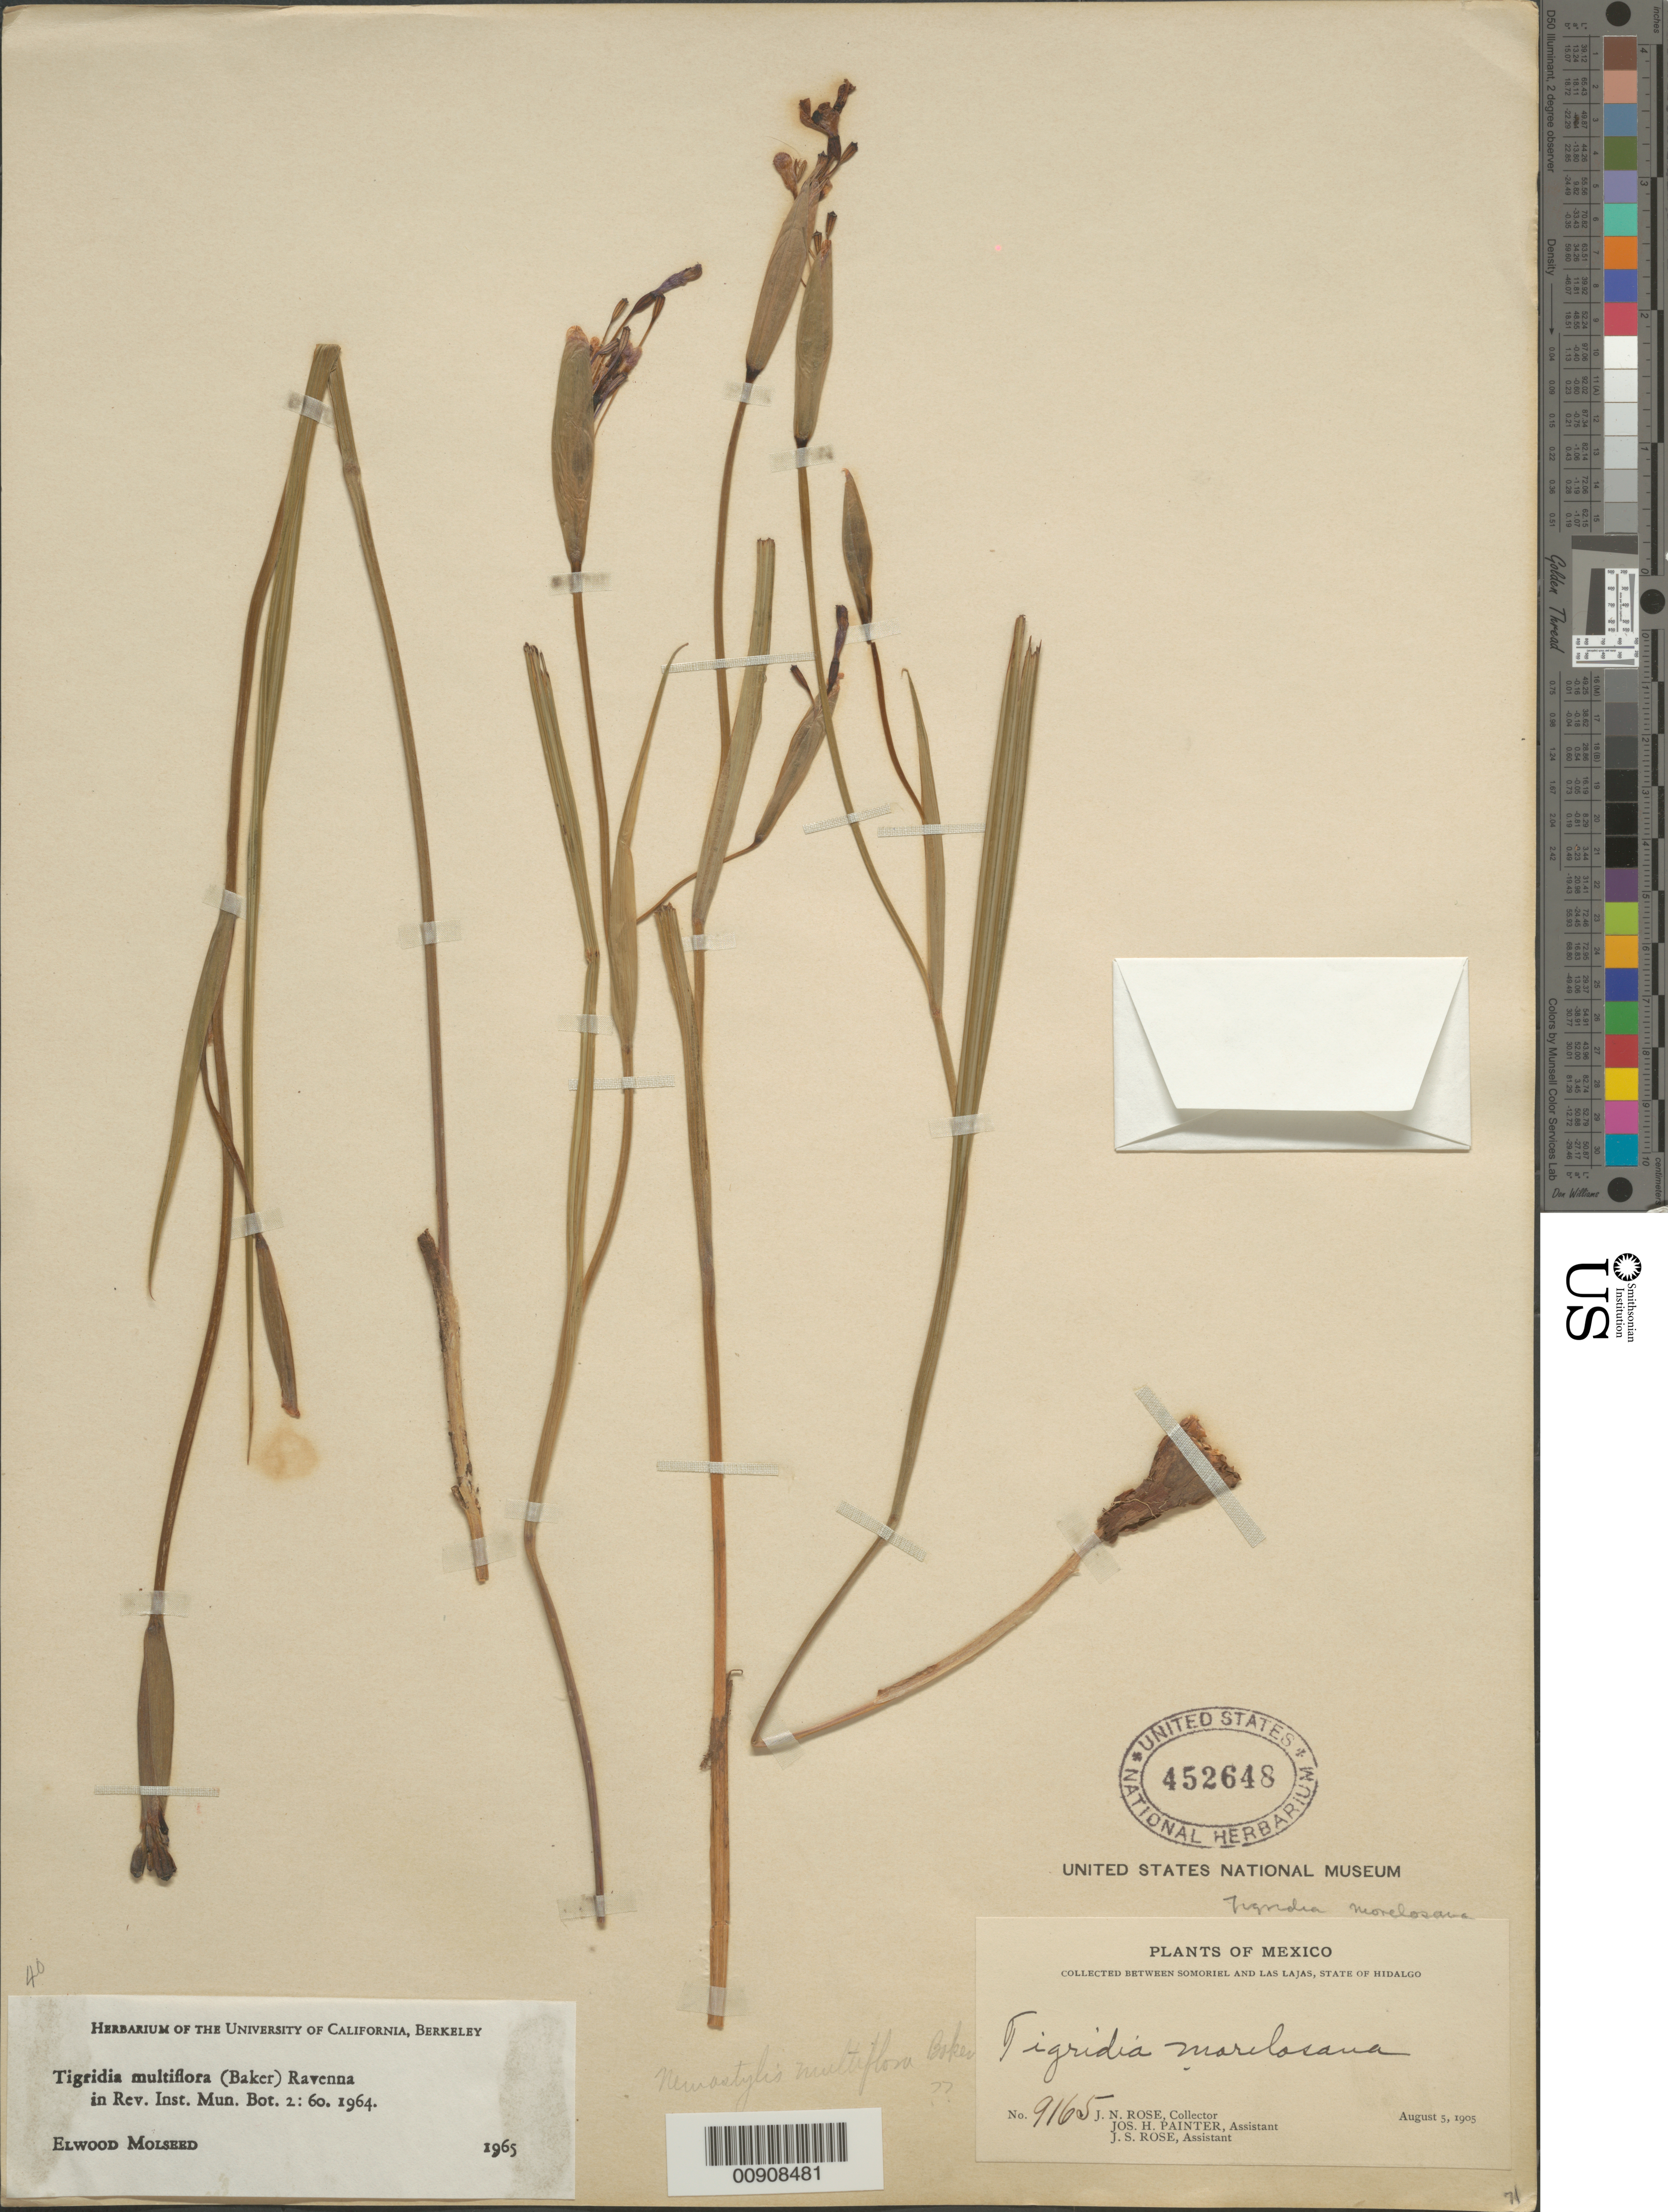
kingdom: Plantae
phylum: Tracheophyta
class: Liliopsida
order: Asparagales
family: Iridaceae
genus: Tigridia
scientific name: Tigridia multiflora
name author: (Baker) Ravenna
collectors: J. N. Rose, J. H. Painter & J. S. Rose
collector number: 9165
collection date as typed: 05 Aug 1905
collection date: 1905-08-05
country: Mexico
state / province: Hidalgo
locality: Between Somoriel and Las Lajas, State of Hidalgo.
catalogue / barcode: US 452648